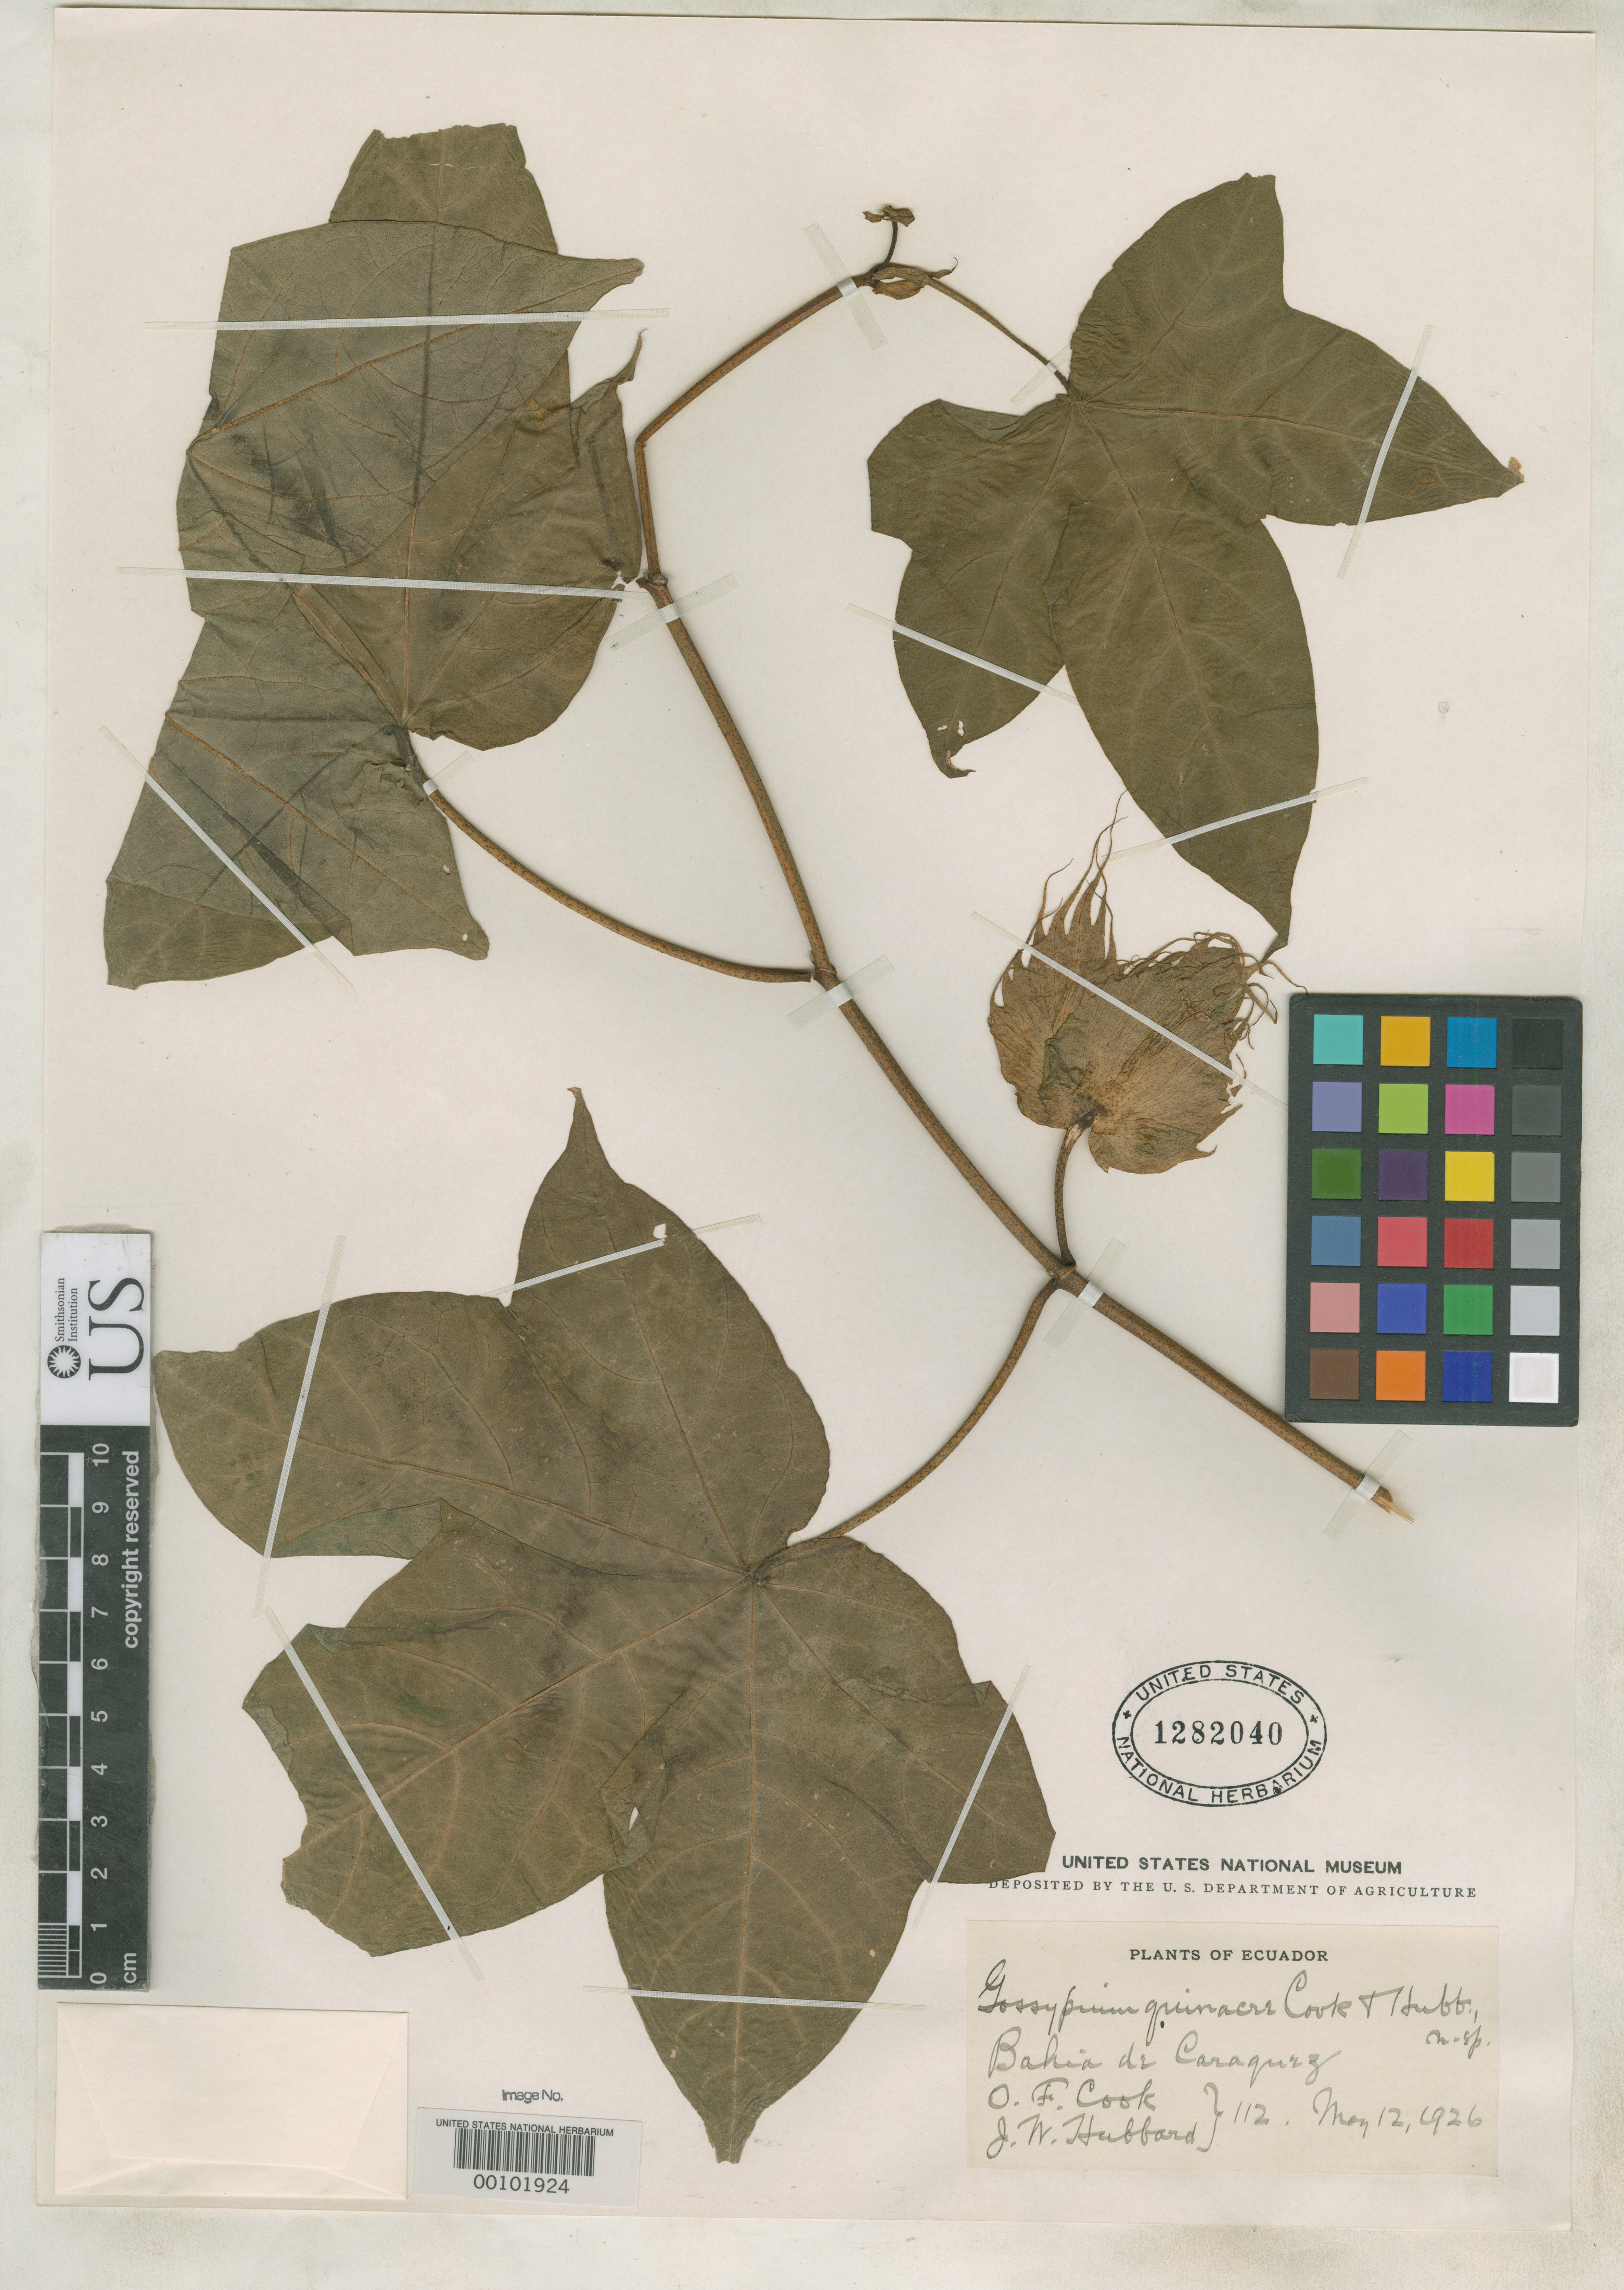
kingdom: Plantae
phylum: Tracheophyta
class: Magnoliopsida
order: Malvales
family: Malvaceae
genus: Gossypium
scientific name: Gossypium quinacre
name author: O.F. Cook & J.W. Hubb.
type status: Holotype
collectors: O. F. Cook & J. W. Hubbard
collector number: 112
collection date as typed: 12 May 1926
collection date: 1926-05-12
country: Ecuador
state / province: Manabí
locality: Bahia de Caraquez.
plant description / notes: Protologue explicitly cites "Type" in US with USNH sheets numbers 1282039, 1282040, 1282041. We interpret this as a holotype mounted on 3 sheets but Fryxell (1976, Bull. Tech. U.S.D.A. 1491: 62) designates USNH 128039 as lectotype, possibly unnecessarily.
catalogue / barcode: US 1282040